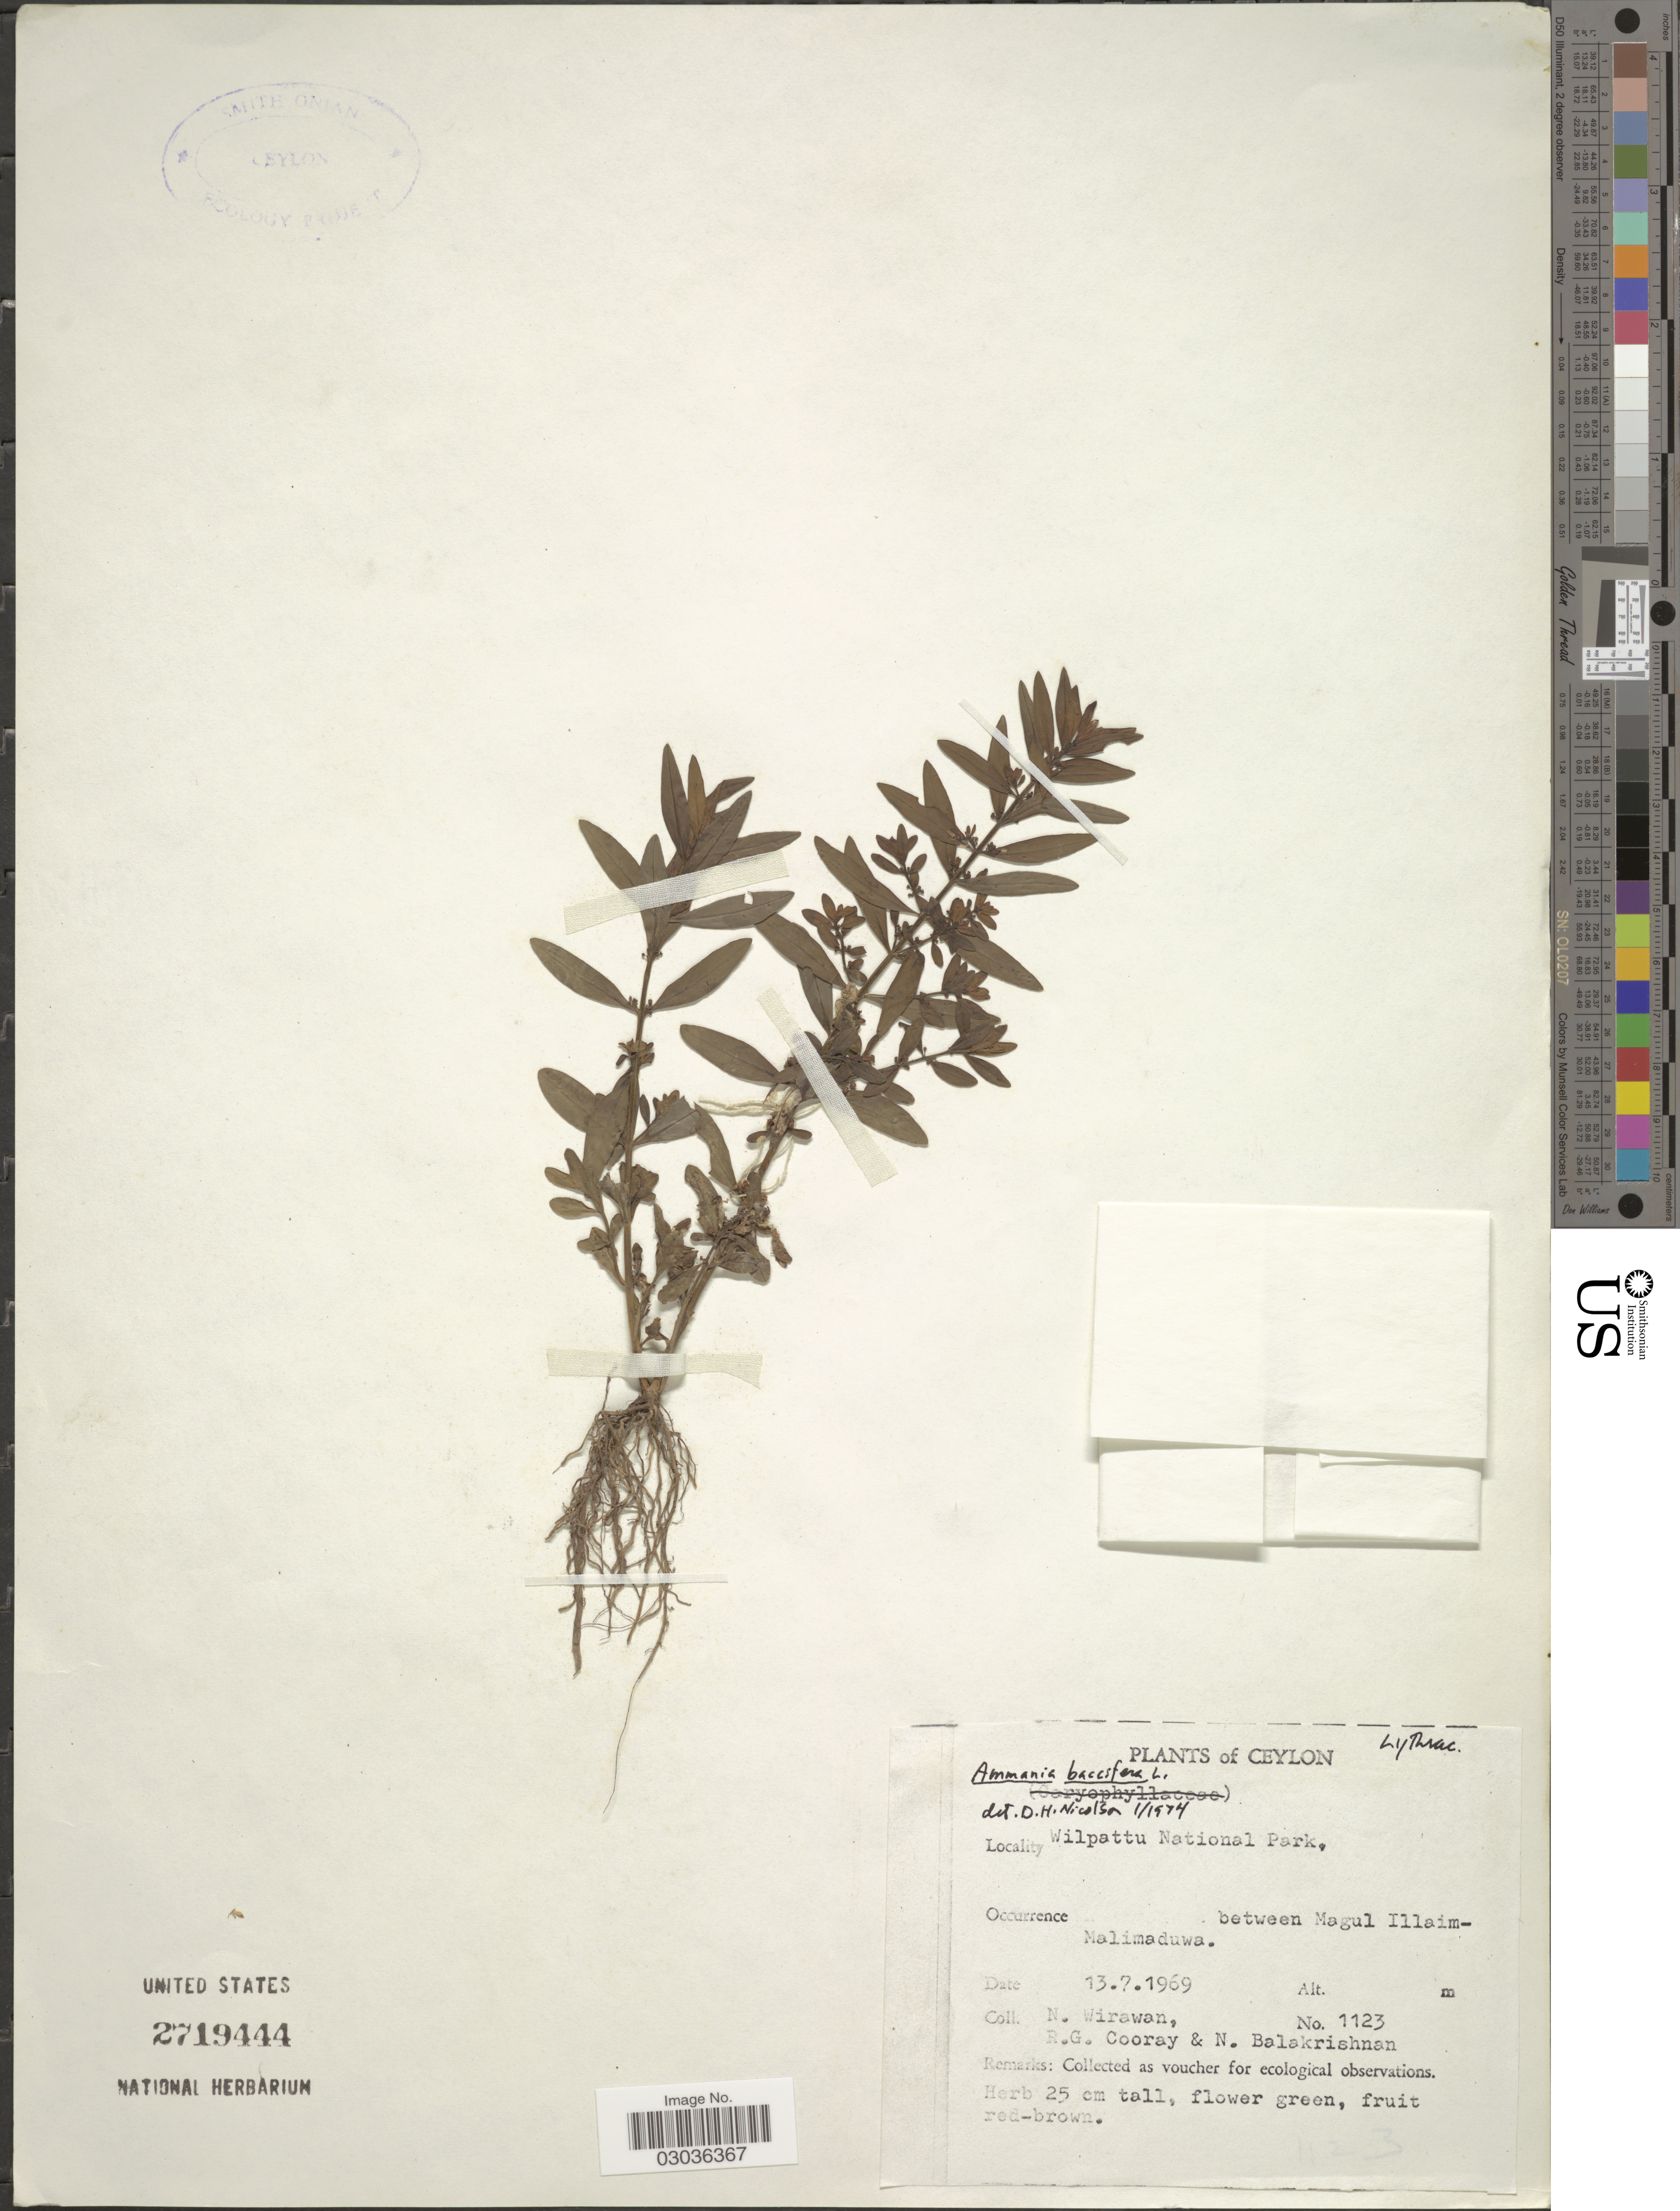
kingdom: Plantae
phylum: Tracheophyta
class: Magnoliopsida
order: Myrtales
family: Lythraceae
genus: Ammannia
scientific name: Ammannia baccifera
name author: L.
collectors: N. Wirawan, R. Cooray & N. Balakrishnan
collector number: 1123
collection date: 1969-07-13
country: Sri Lanka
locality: Ceylon. Wilpattu National Park, between Magul Illaim-Malimaduwa.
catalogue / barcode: US 2719444